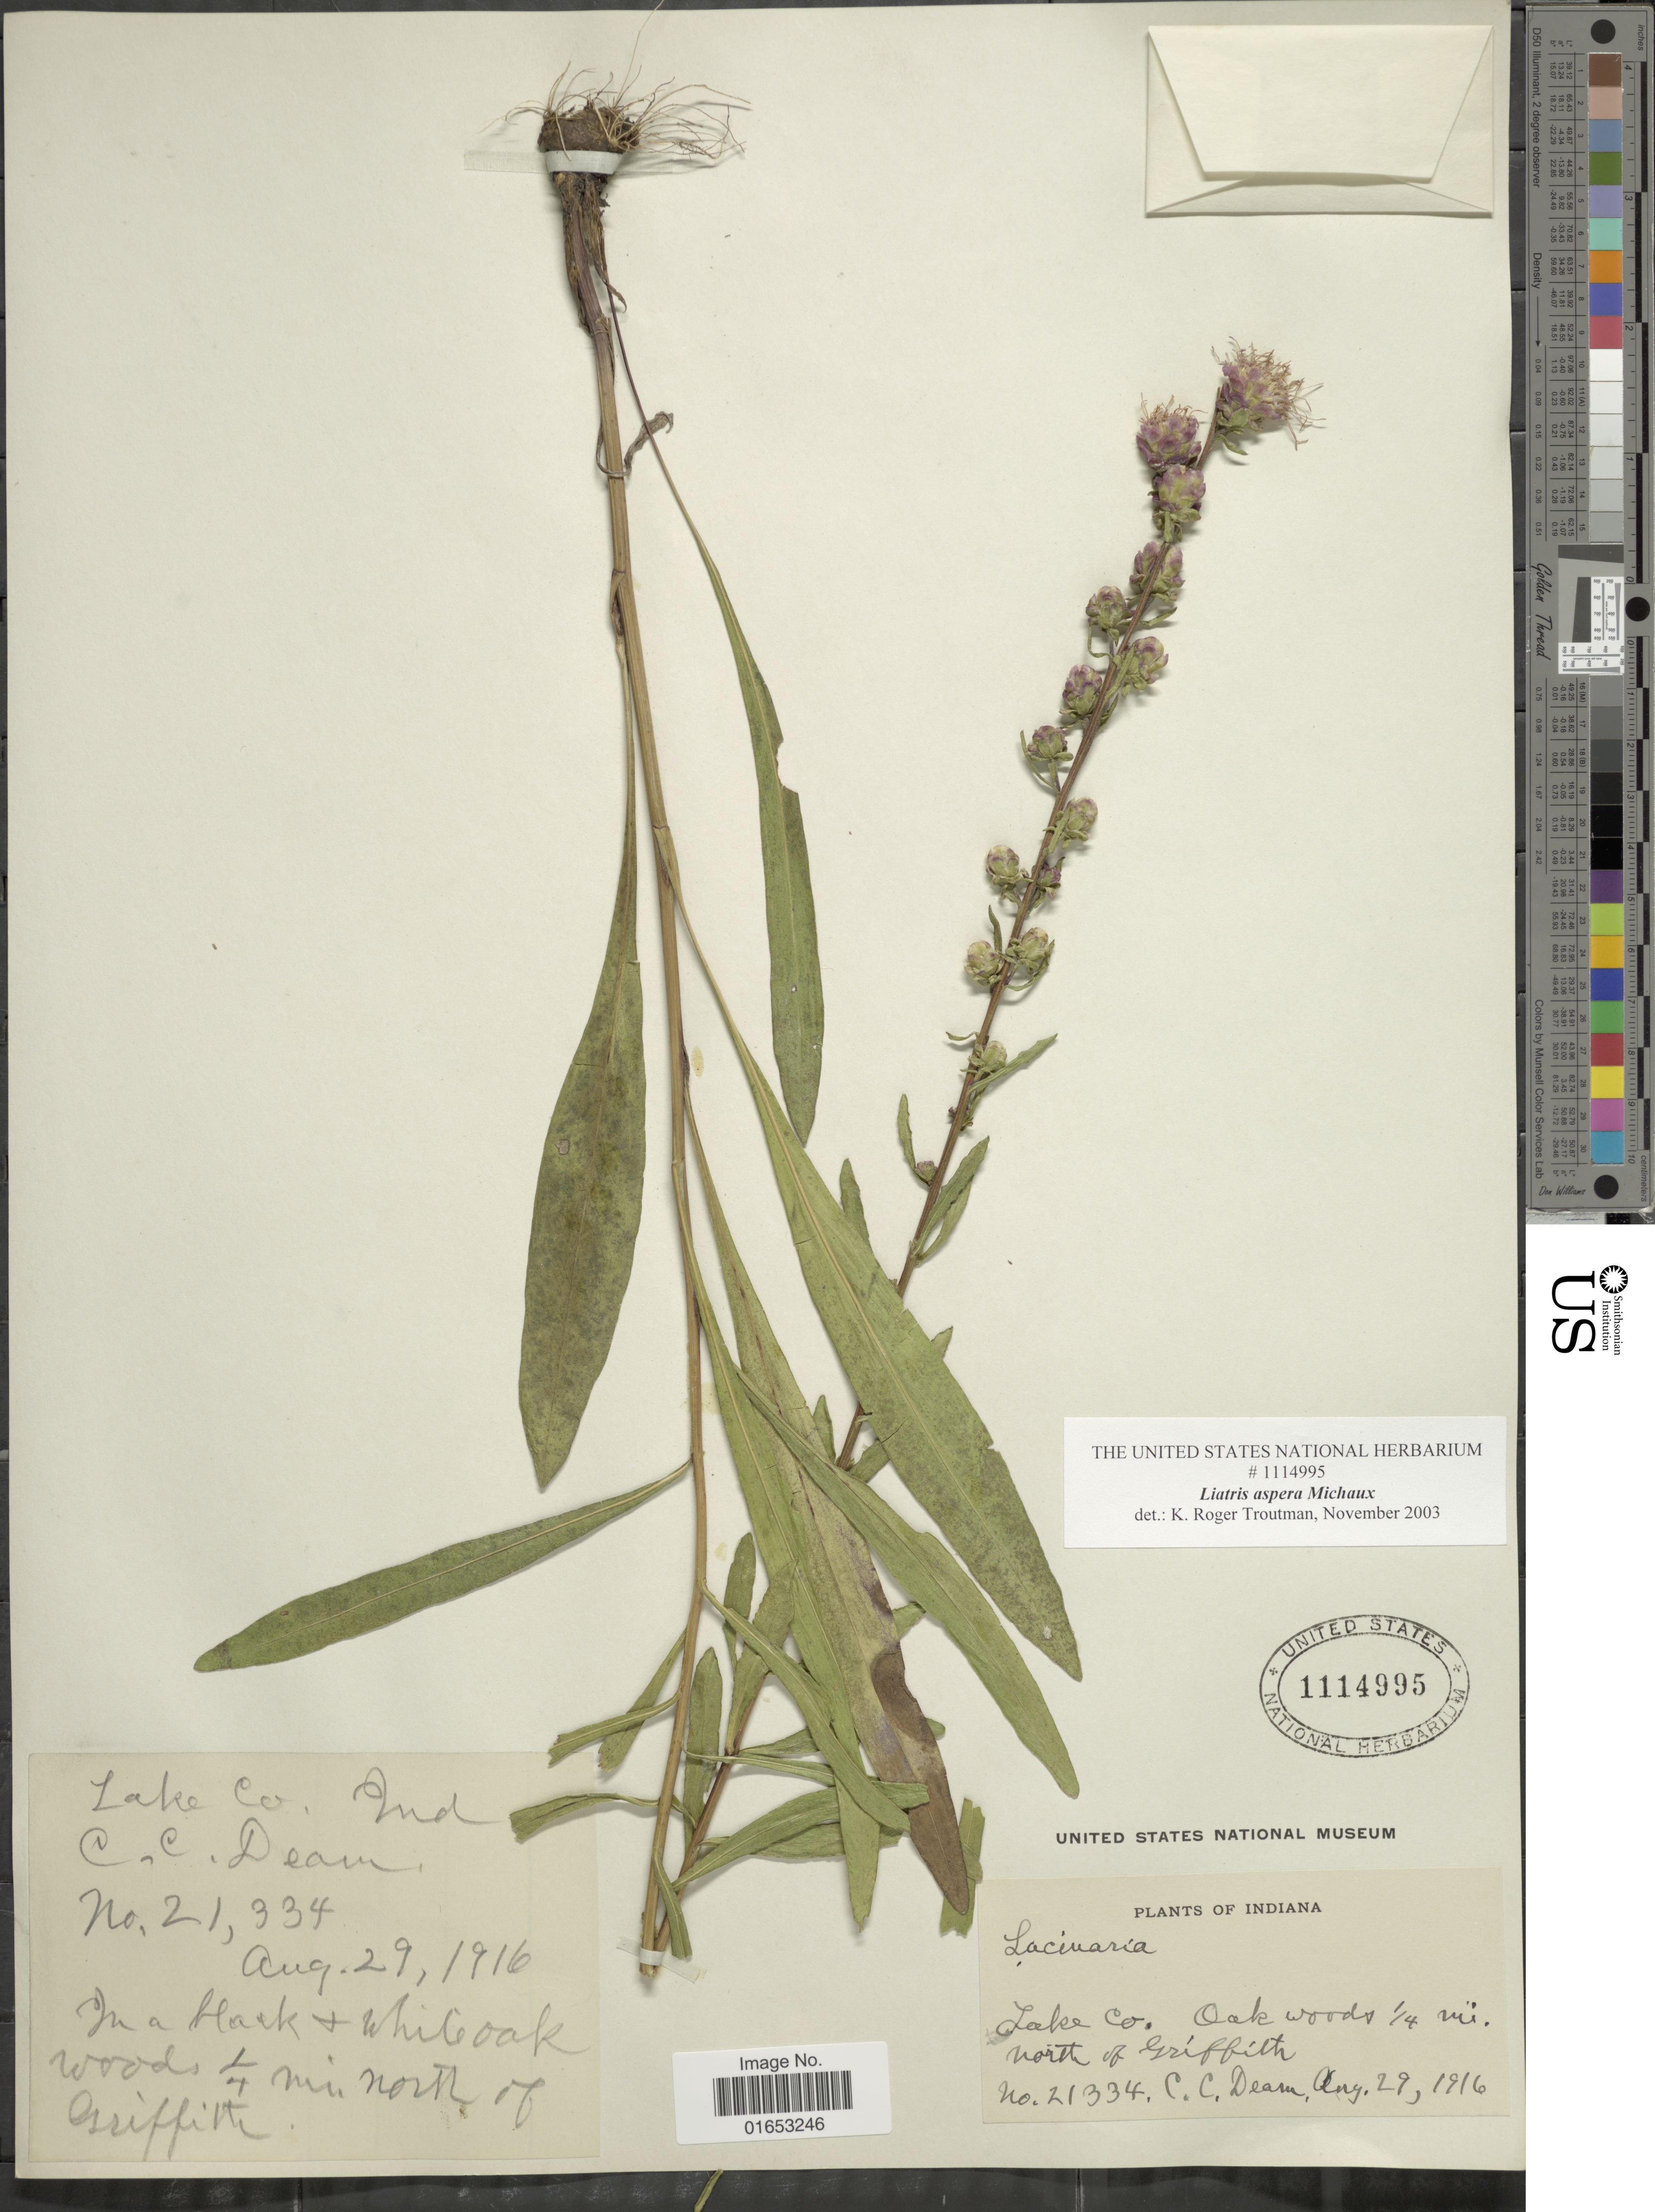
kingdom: Plantae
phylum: Tracheophyta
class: Magnoliopsida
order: Asterales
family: Asteraceae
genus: Liatris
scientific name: Liatris aspera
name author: Michx.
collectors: C. C. Deam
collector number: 21334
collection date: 1916-08-29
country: United States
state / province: Indiana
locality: Lake Co., Oak woods ¼ mi. north of Griffith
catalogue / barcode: US 1114995